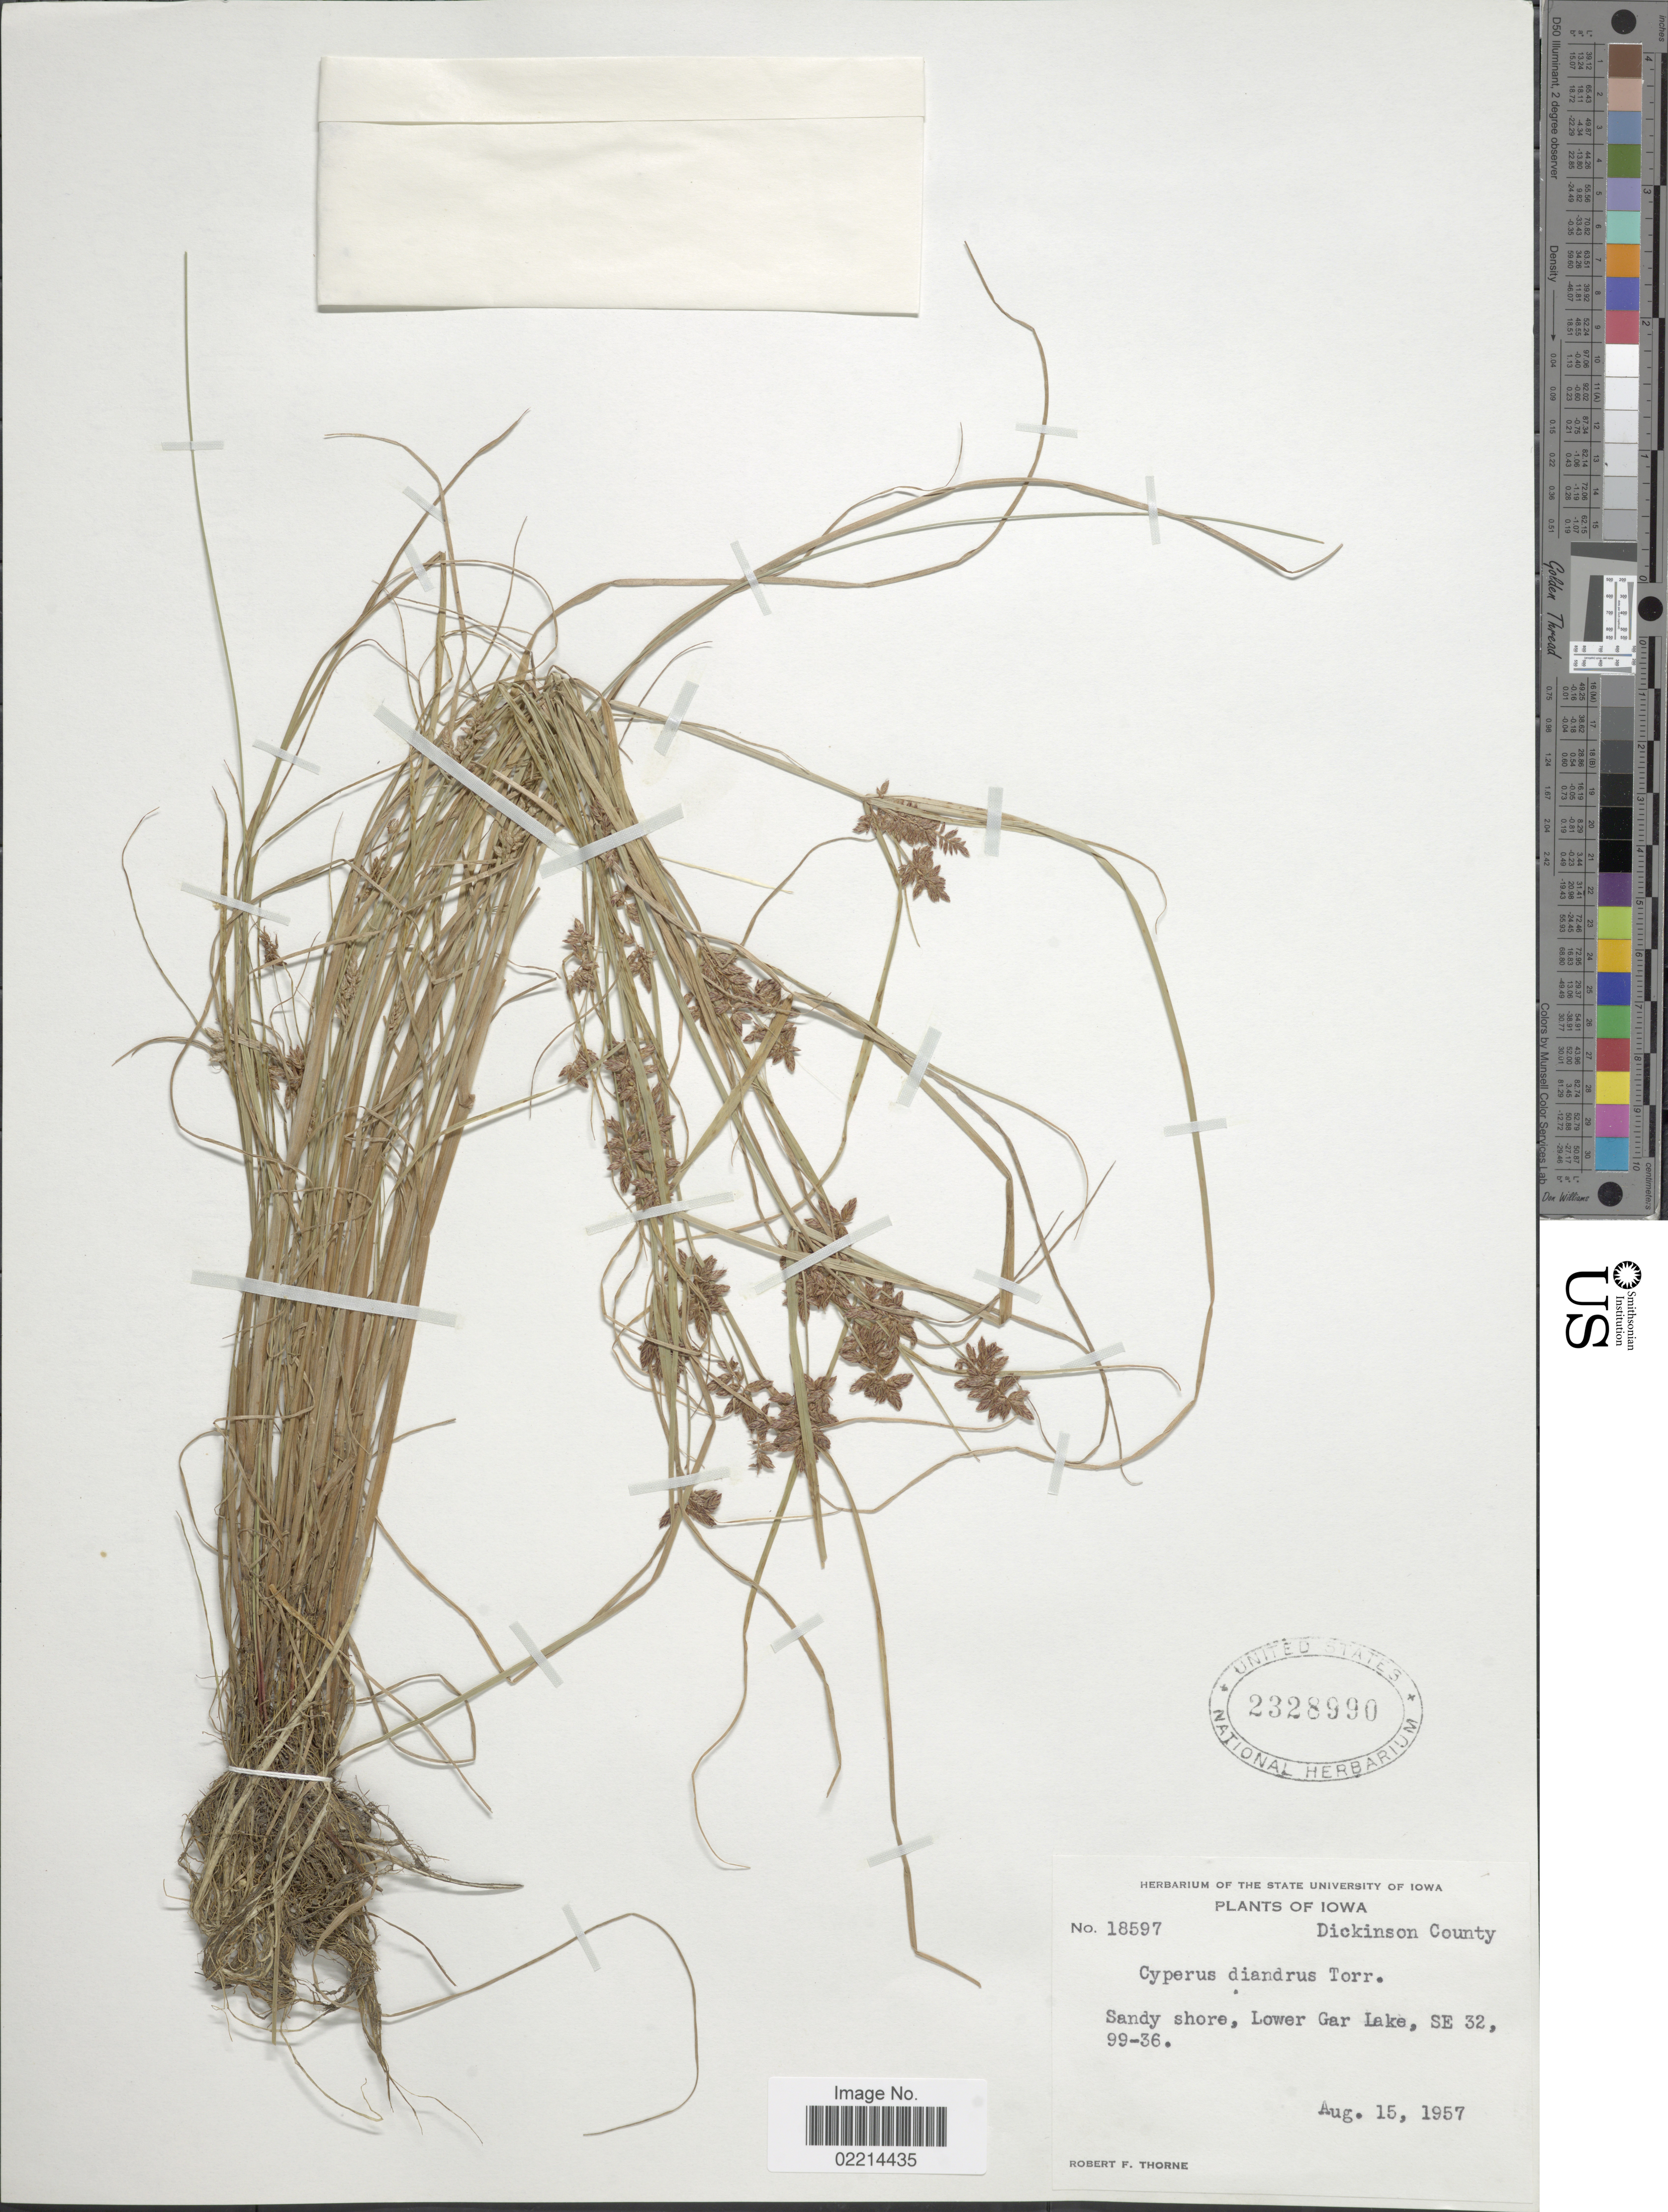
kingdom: Plantae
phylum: Tracheophyta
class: Liliopsida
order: Poales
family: Cyperaceae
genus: Cyperus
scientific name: Cyperus diandrus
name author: Torr.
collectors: R. F. Thorne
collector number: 18597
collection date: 1957-08-15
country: United States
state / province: Iowa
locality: Dickinson County, sandy shore, Lower Gar Lake, SE 32, 99-36.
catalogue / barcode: US 2328990